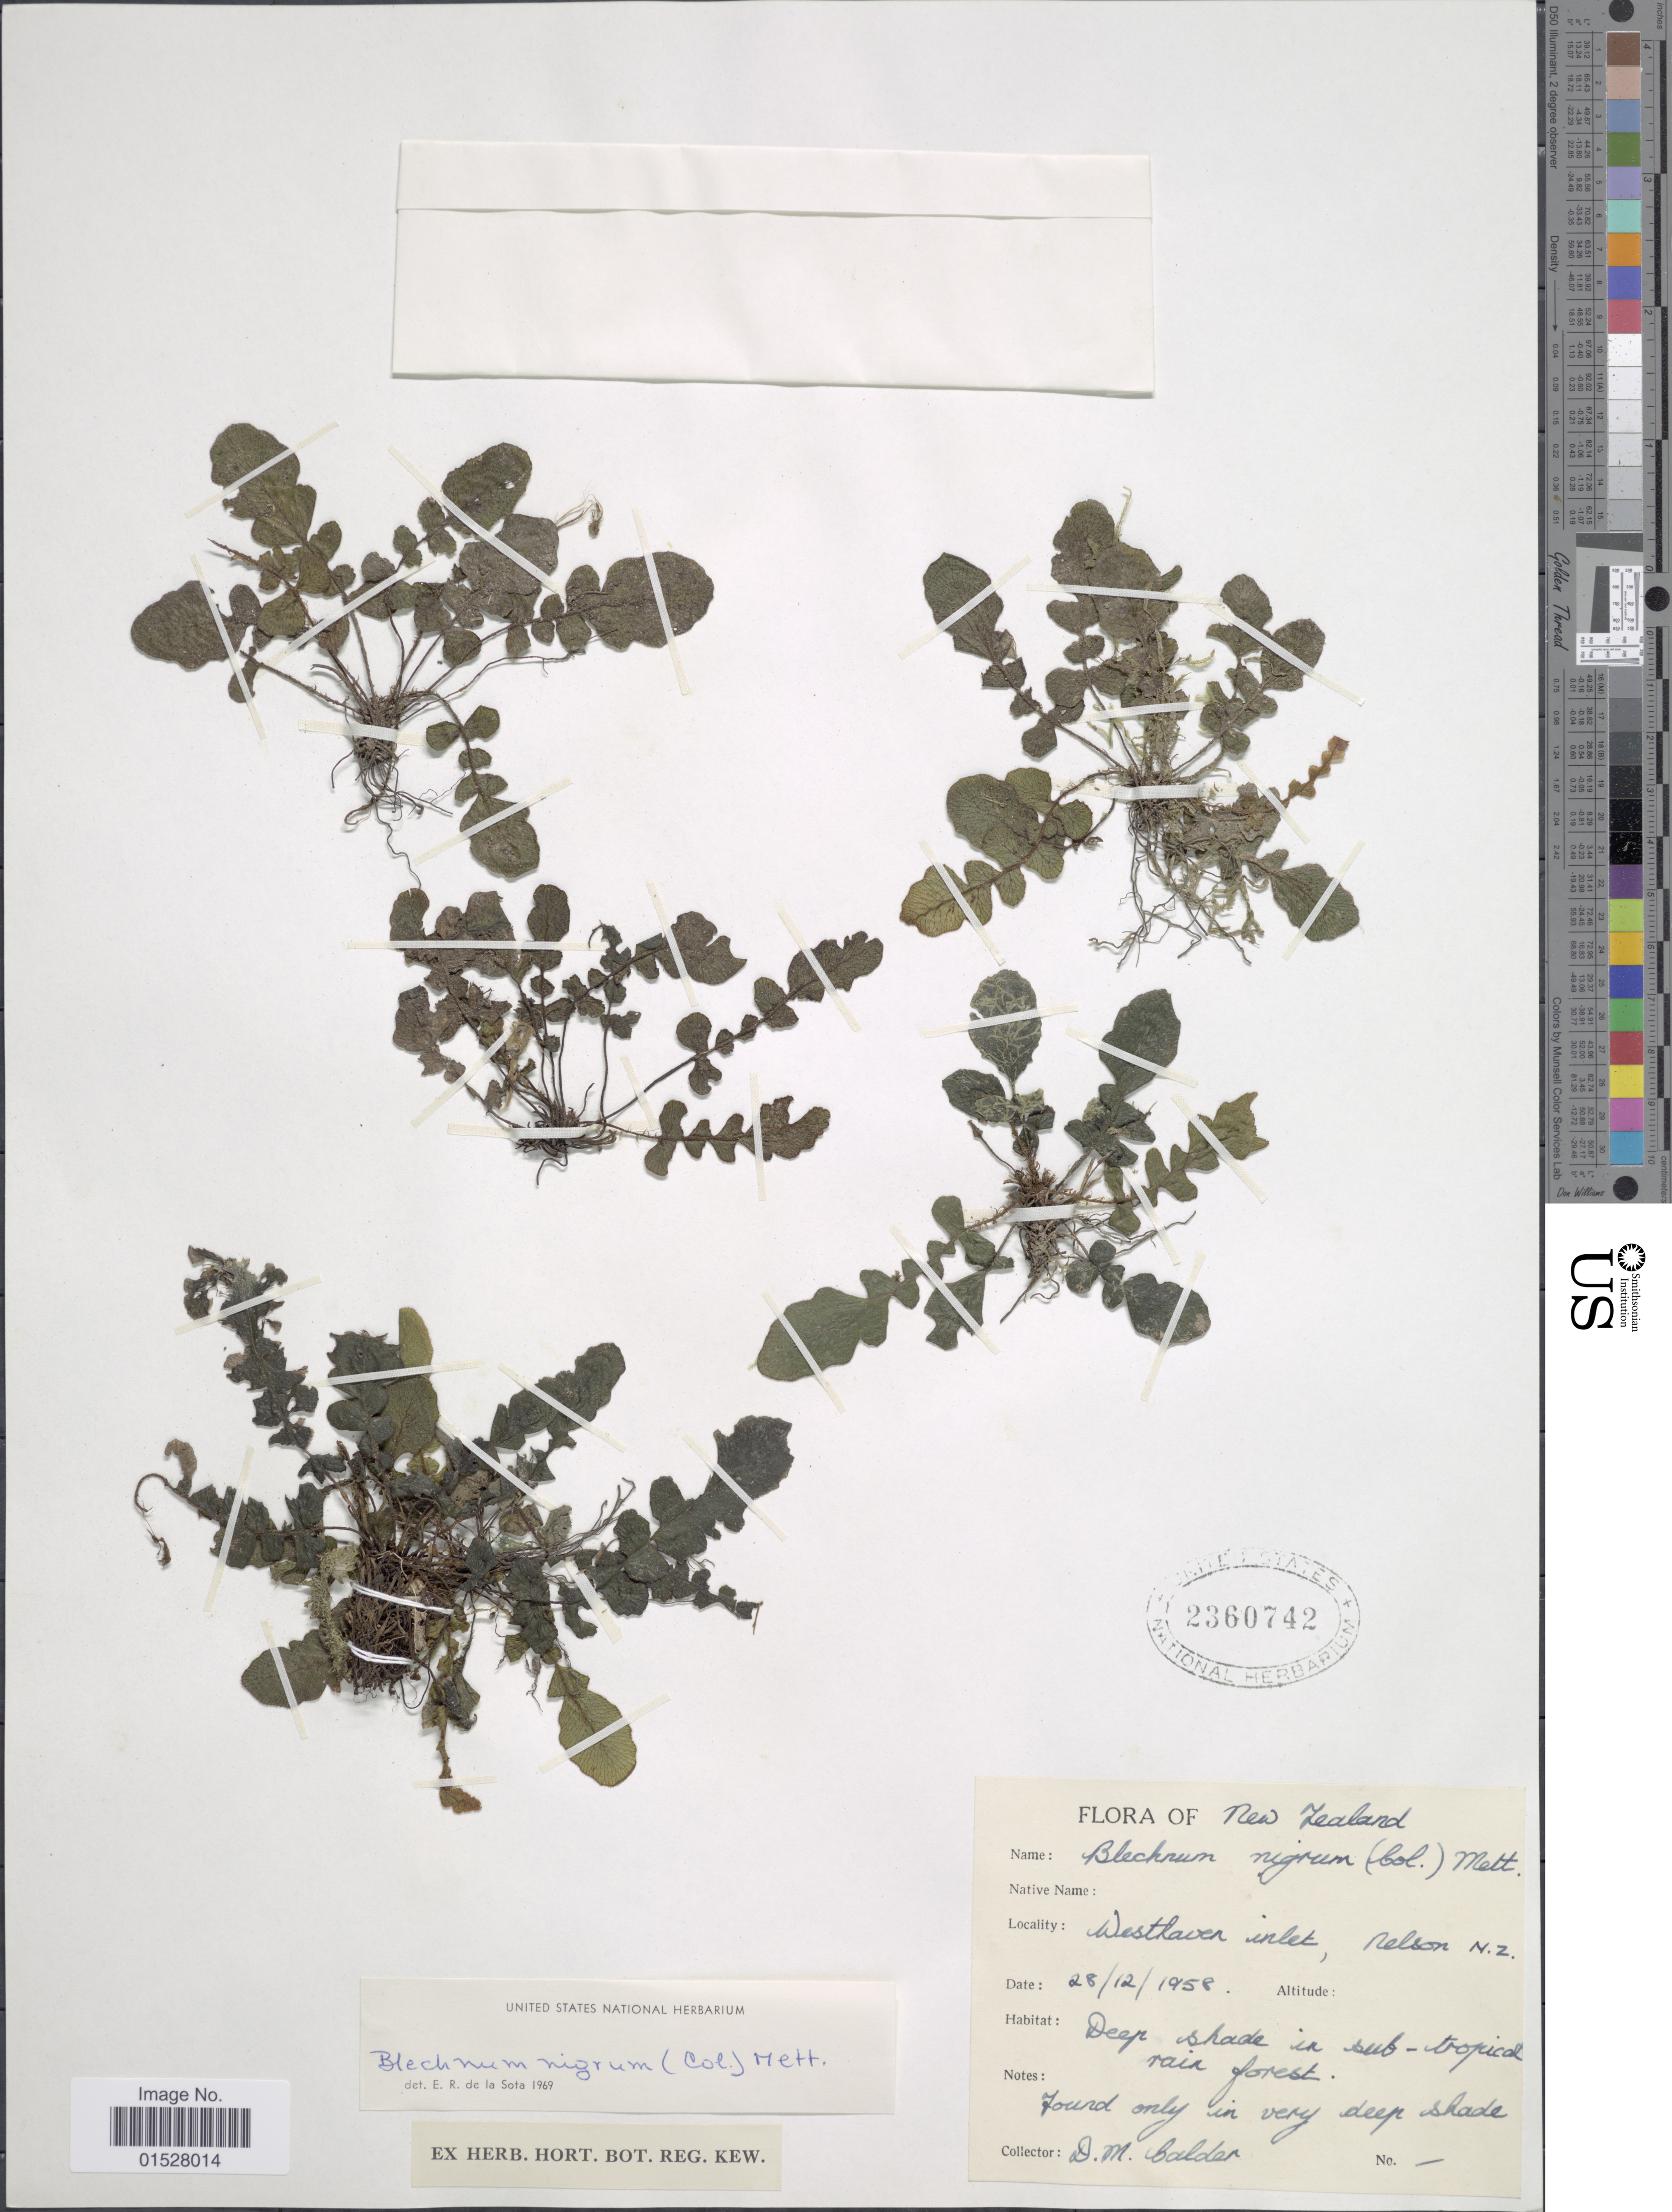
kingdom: Plantae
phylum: Tracheophyta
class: Polypodiopsida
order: Polypodiales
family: Blechnaceae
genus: Cranfillia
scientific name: Cranfillia nigra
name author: (Colenso) Gasper & V.A.O. Dittrich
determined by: Vazquez, R.; Molino, S.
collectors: D. Calder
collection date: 1958-12-28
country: New Zealand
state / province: Nelson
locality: Westhaven inlet.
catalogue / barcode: US 2360742